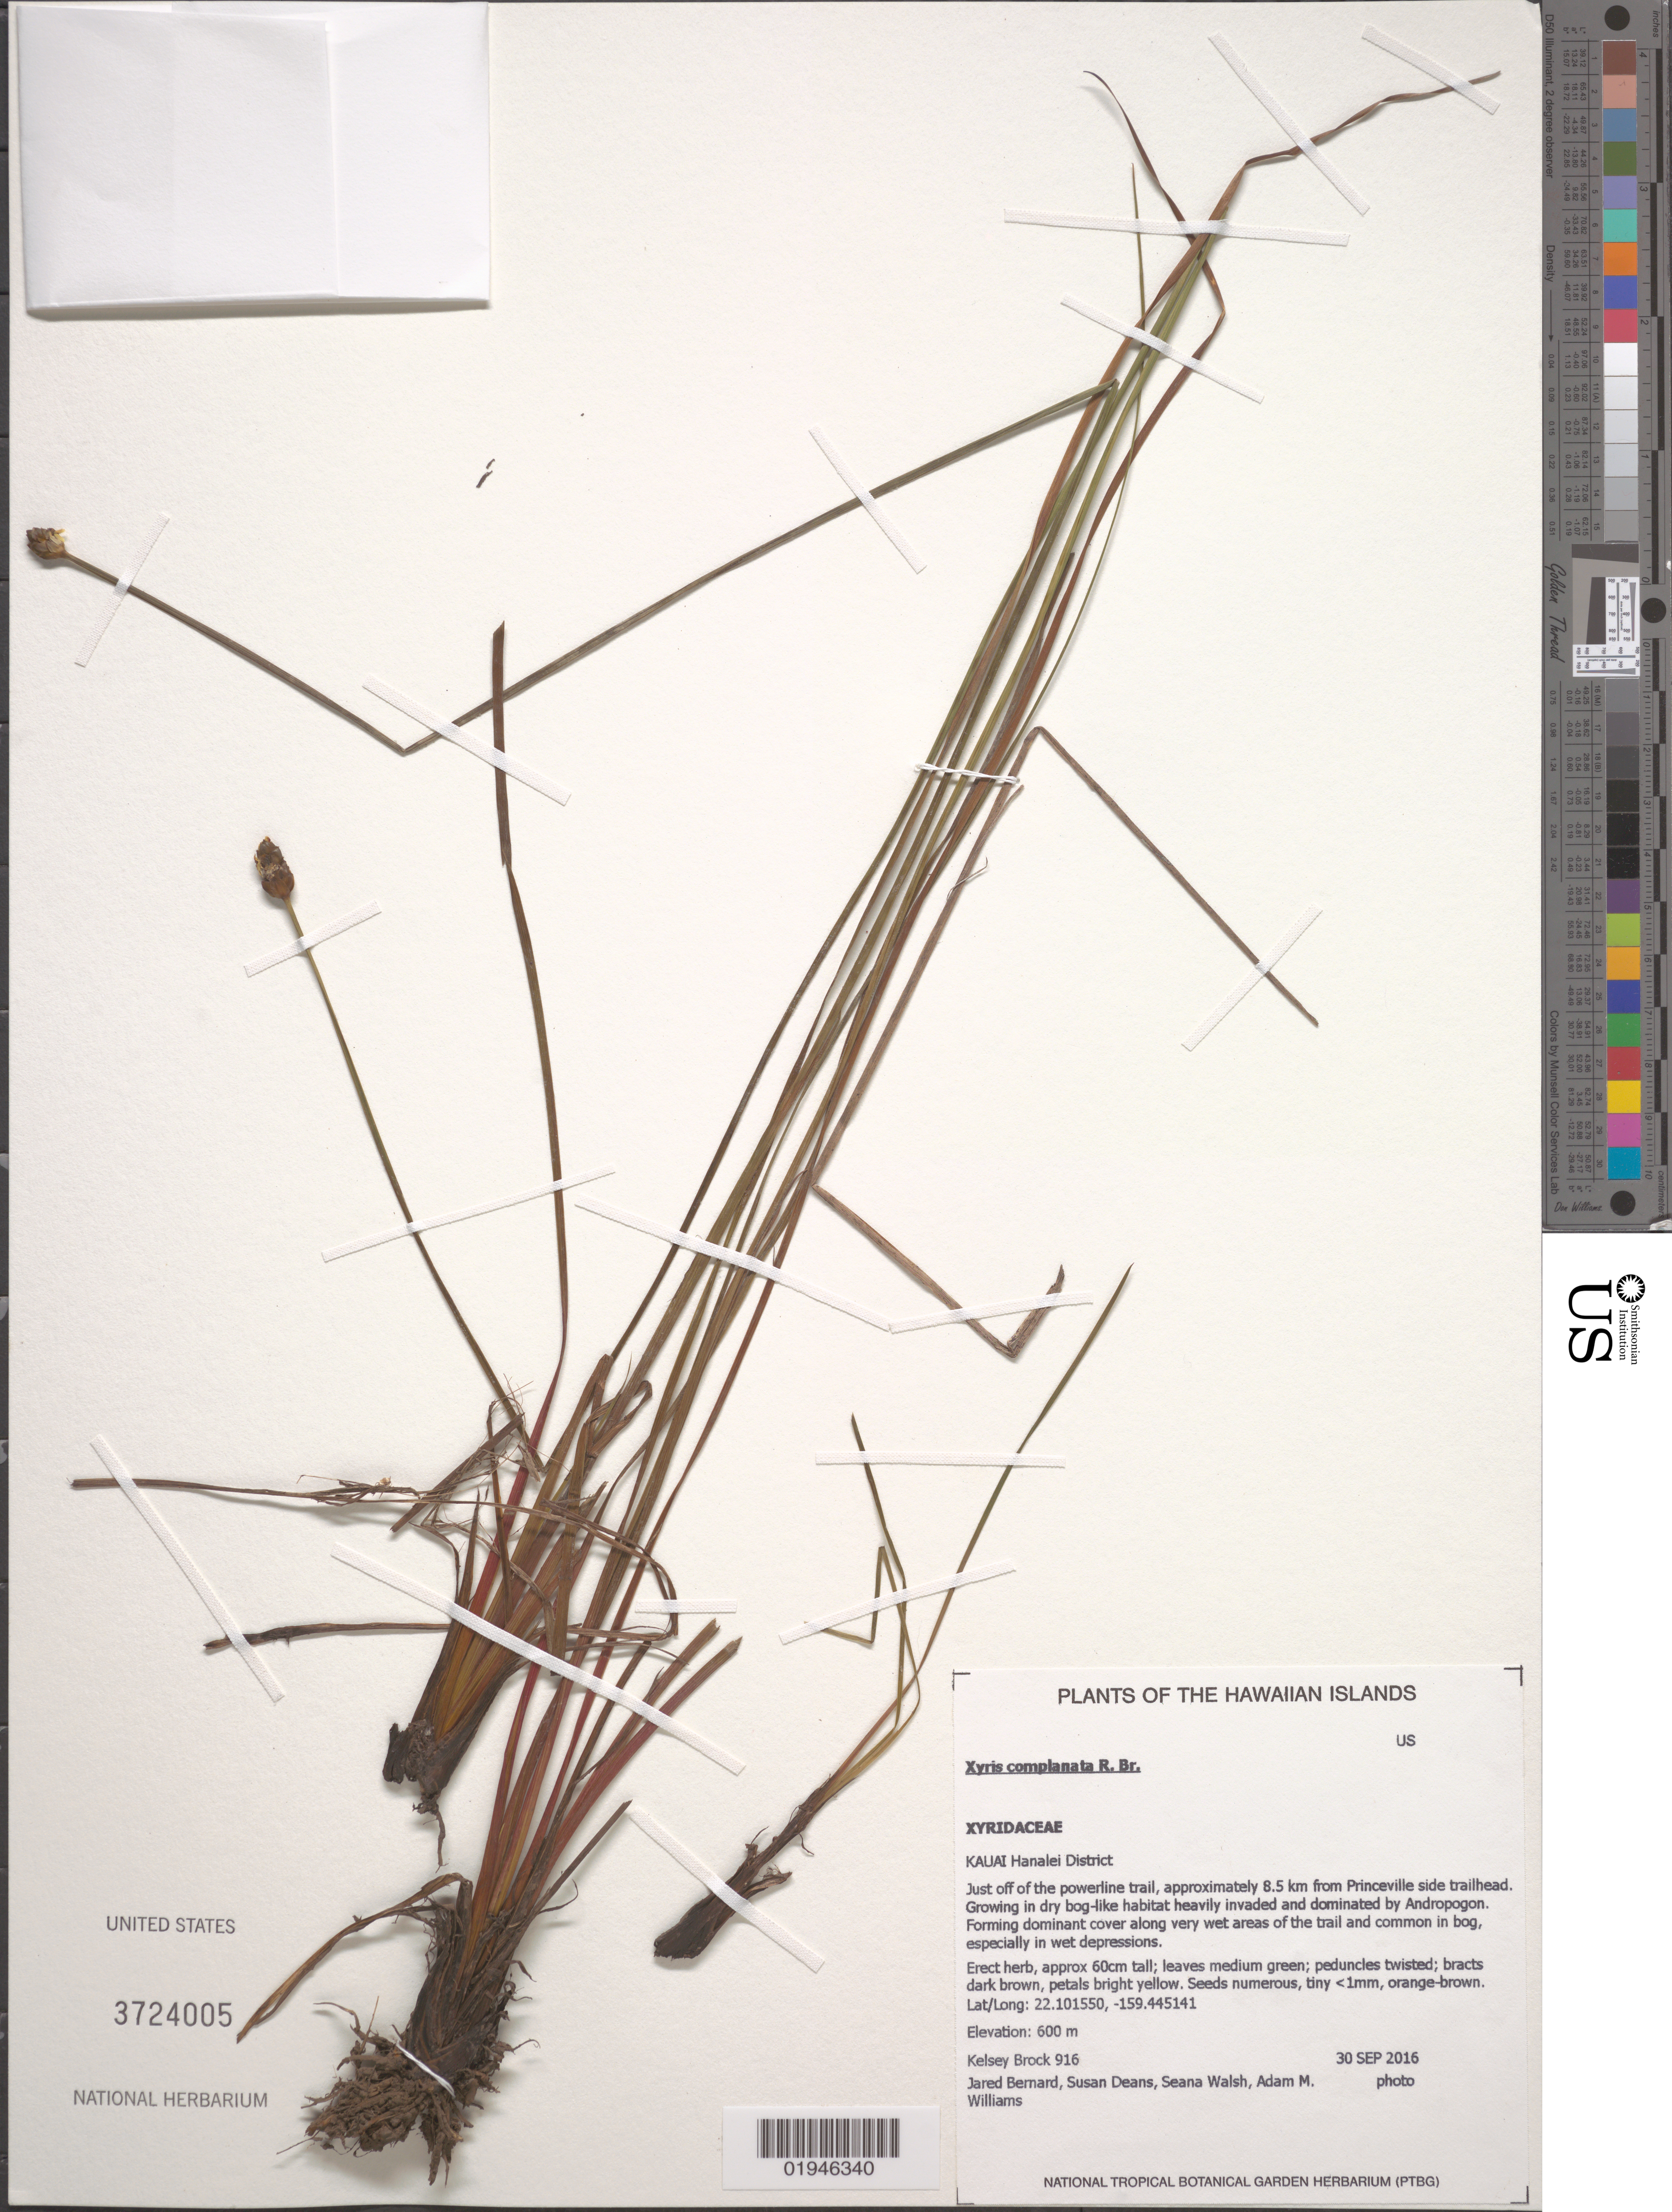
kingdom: Plantae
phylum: Tracheophyta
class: Liliopsida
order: Poales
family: Xyridaceae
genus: Xyris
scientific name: Xyris complanata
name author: R. Br.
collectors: K. Brock, J. Bernard, S. Deans, S. Walsh & A. Williams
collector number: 916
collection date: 2016-09-30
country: United States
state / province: Hawaii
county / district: Kauai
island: Kaua'i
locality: Hanalei District, just off the powerline trail, approximately 8.5 km from Princeville side trailhead.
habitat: Bog and wet areas of trail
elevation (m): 600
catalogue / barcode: US 3716005